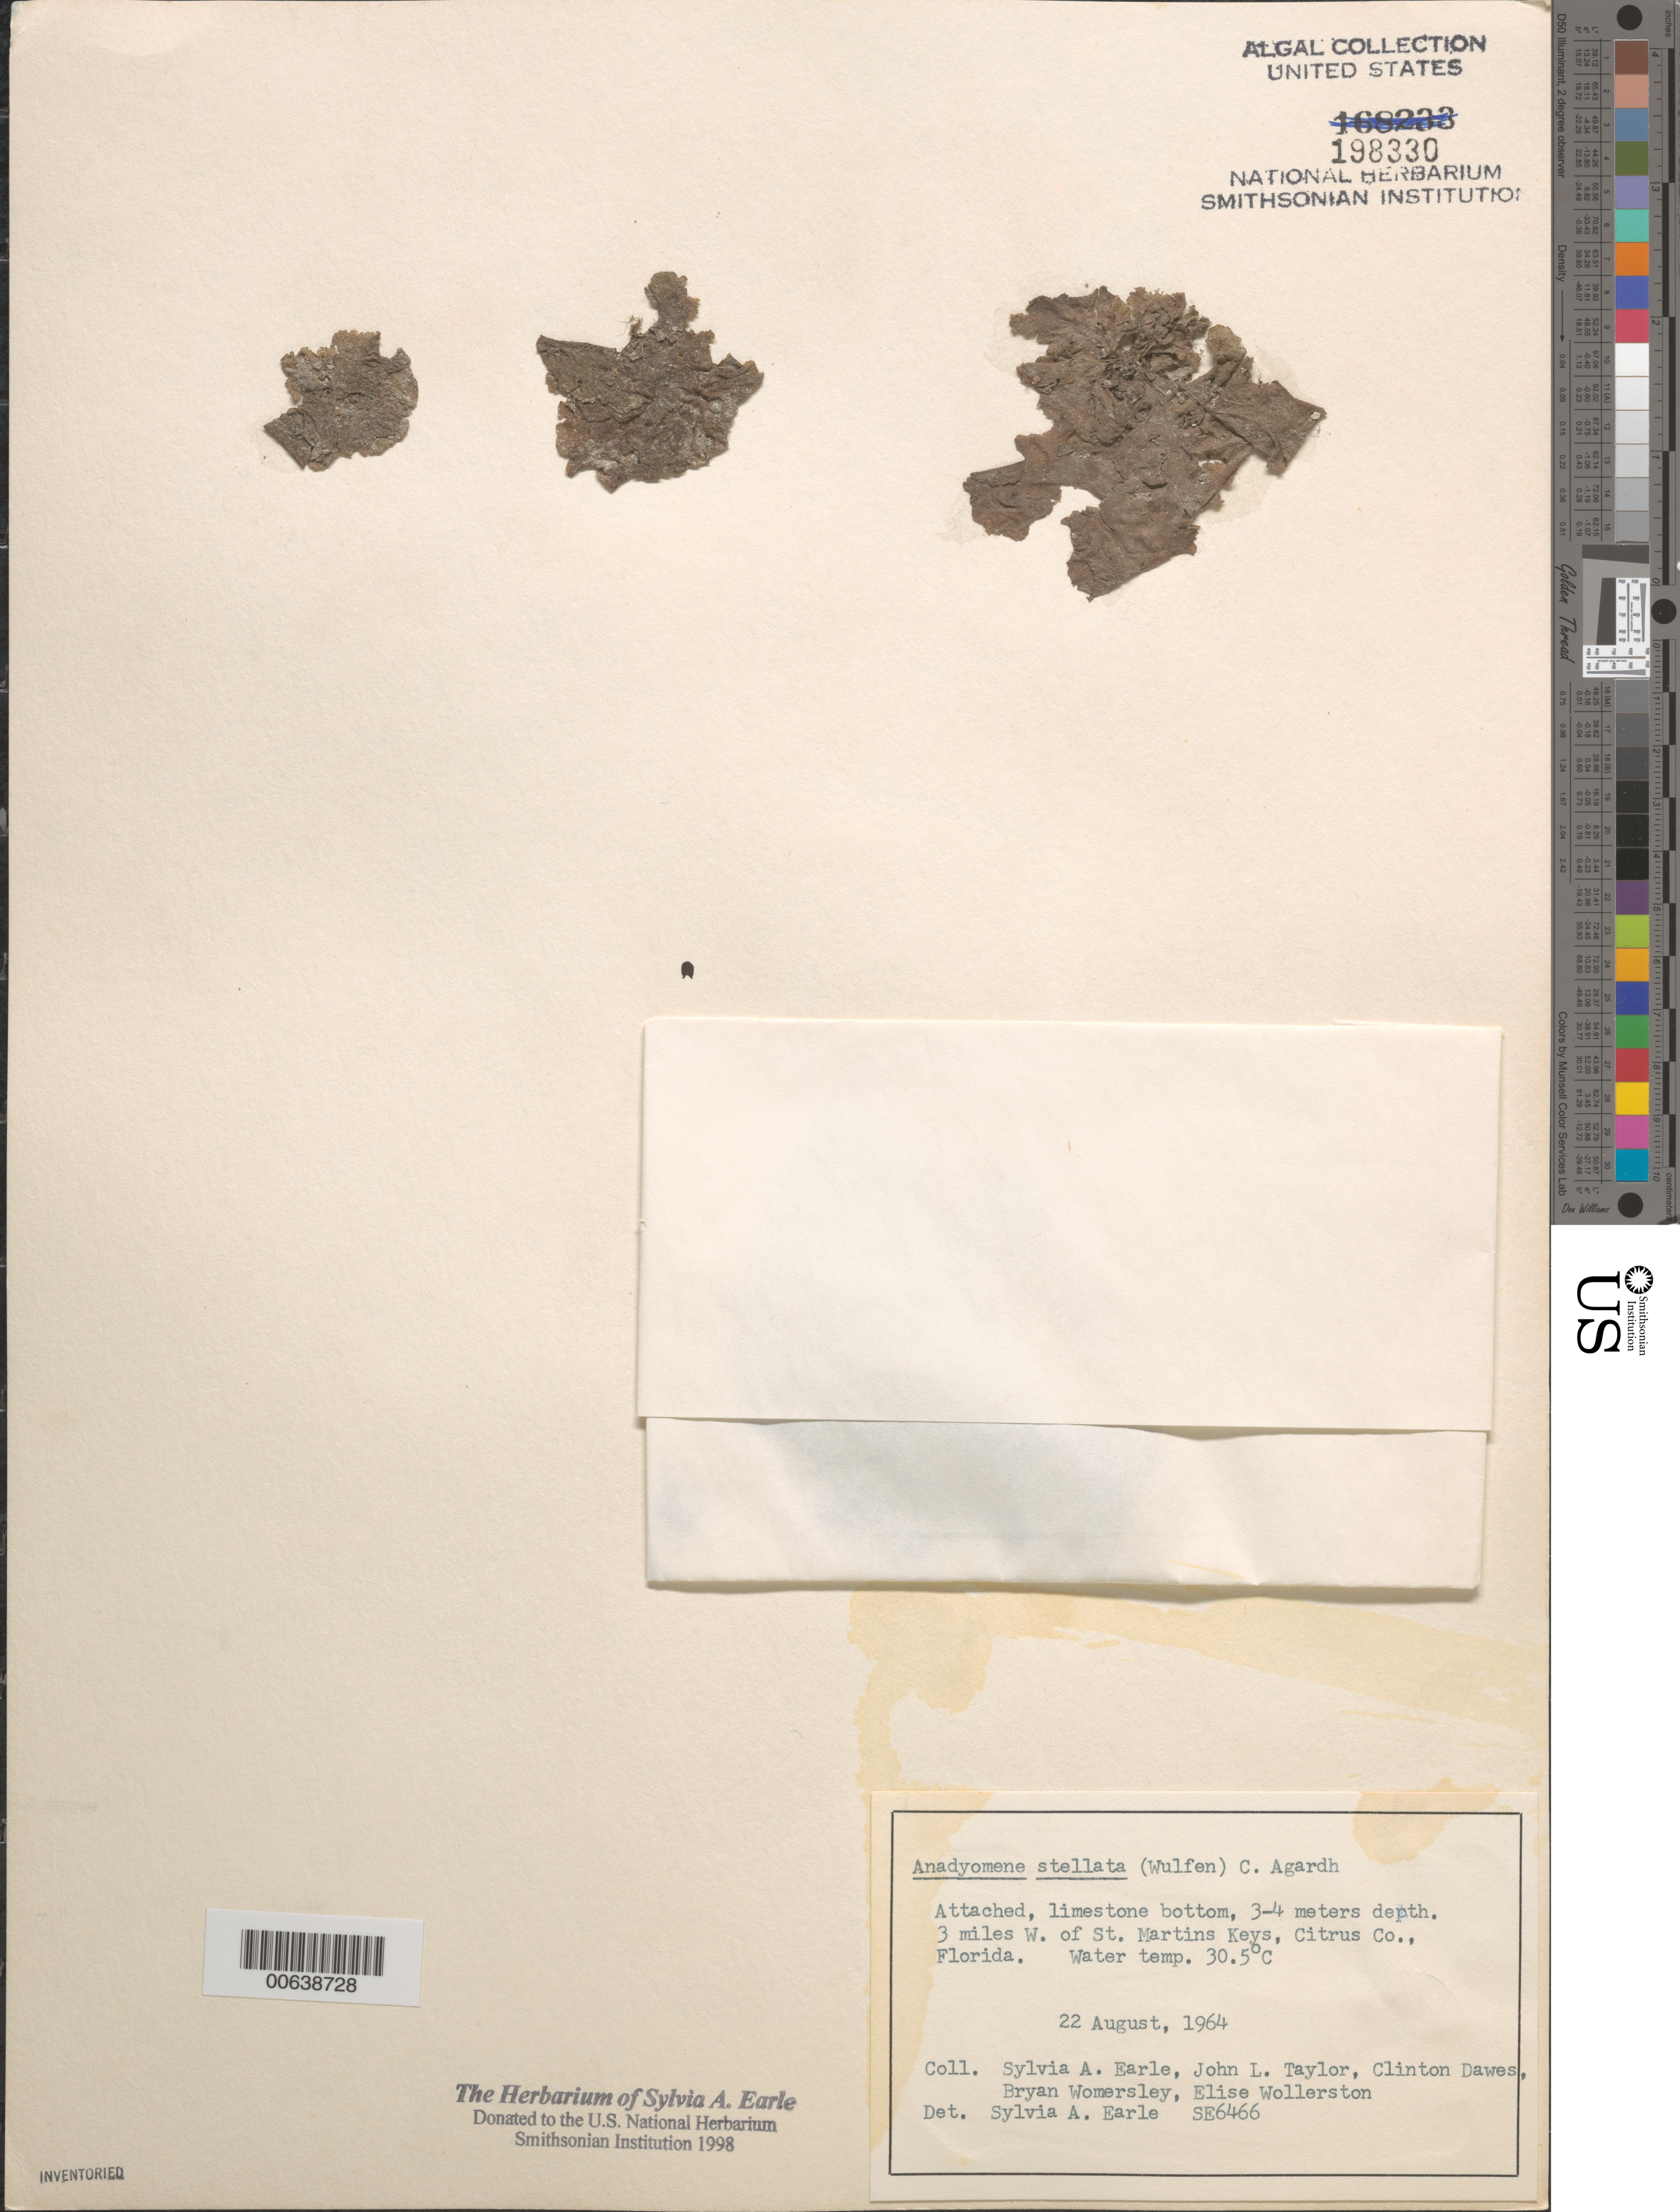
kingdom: Plantae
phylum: Chlorophyta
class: Ulvophyceae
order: Cladophorales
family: Anadyomenaceae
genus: Anadyomene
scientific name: Anadyomene stellata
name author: (Wulfen) C. Agardh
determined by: Earle, S. A.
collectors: S. A. Earle, J. L. Taylor, C. Dawes, H. B. S. Womersley & E. Wollerston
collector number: SE 6466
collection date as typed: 22 Aug 1964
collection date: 1964-08-22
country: United States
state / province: Florida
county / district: Citrus County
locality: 3 miles west of St. Martins Keys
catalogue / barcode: US 198330